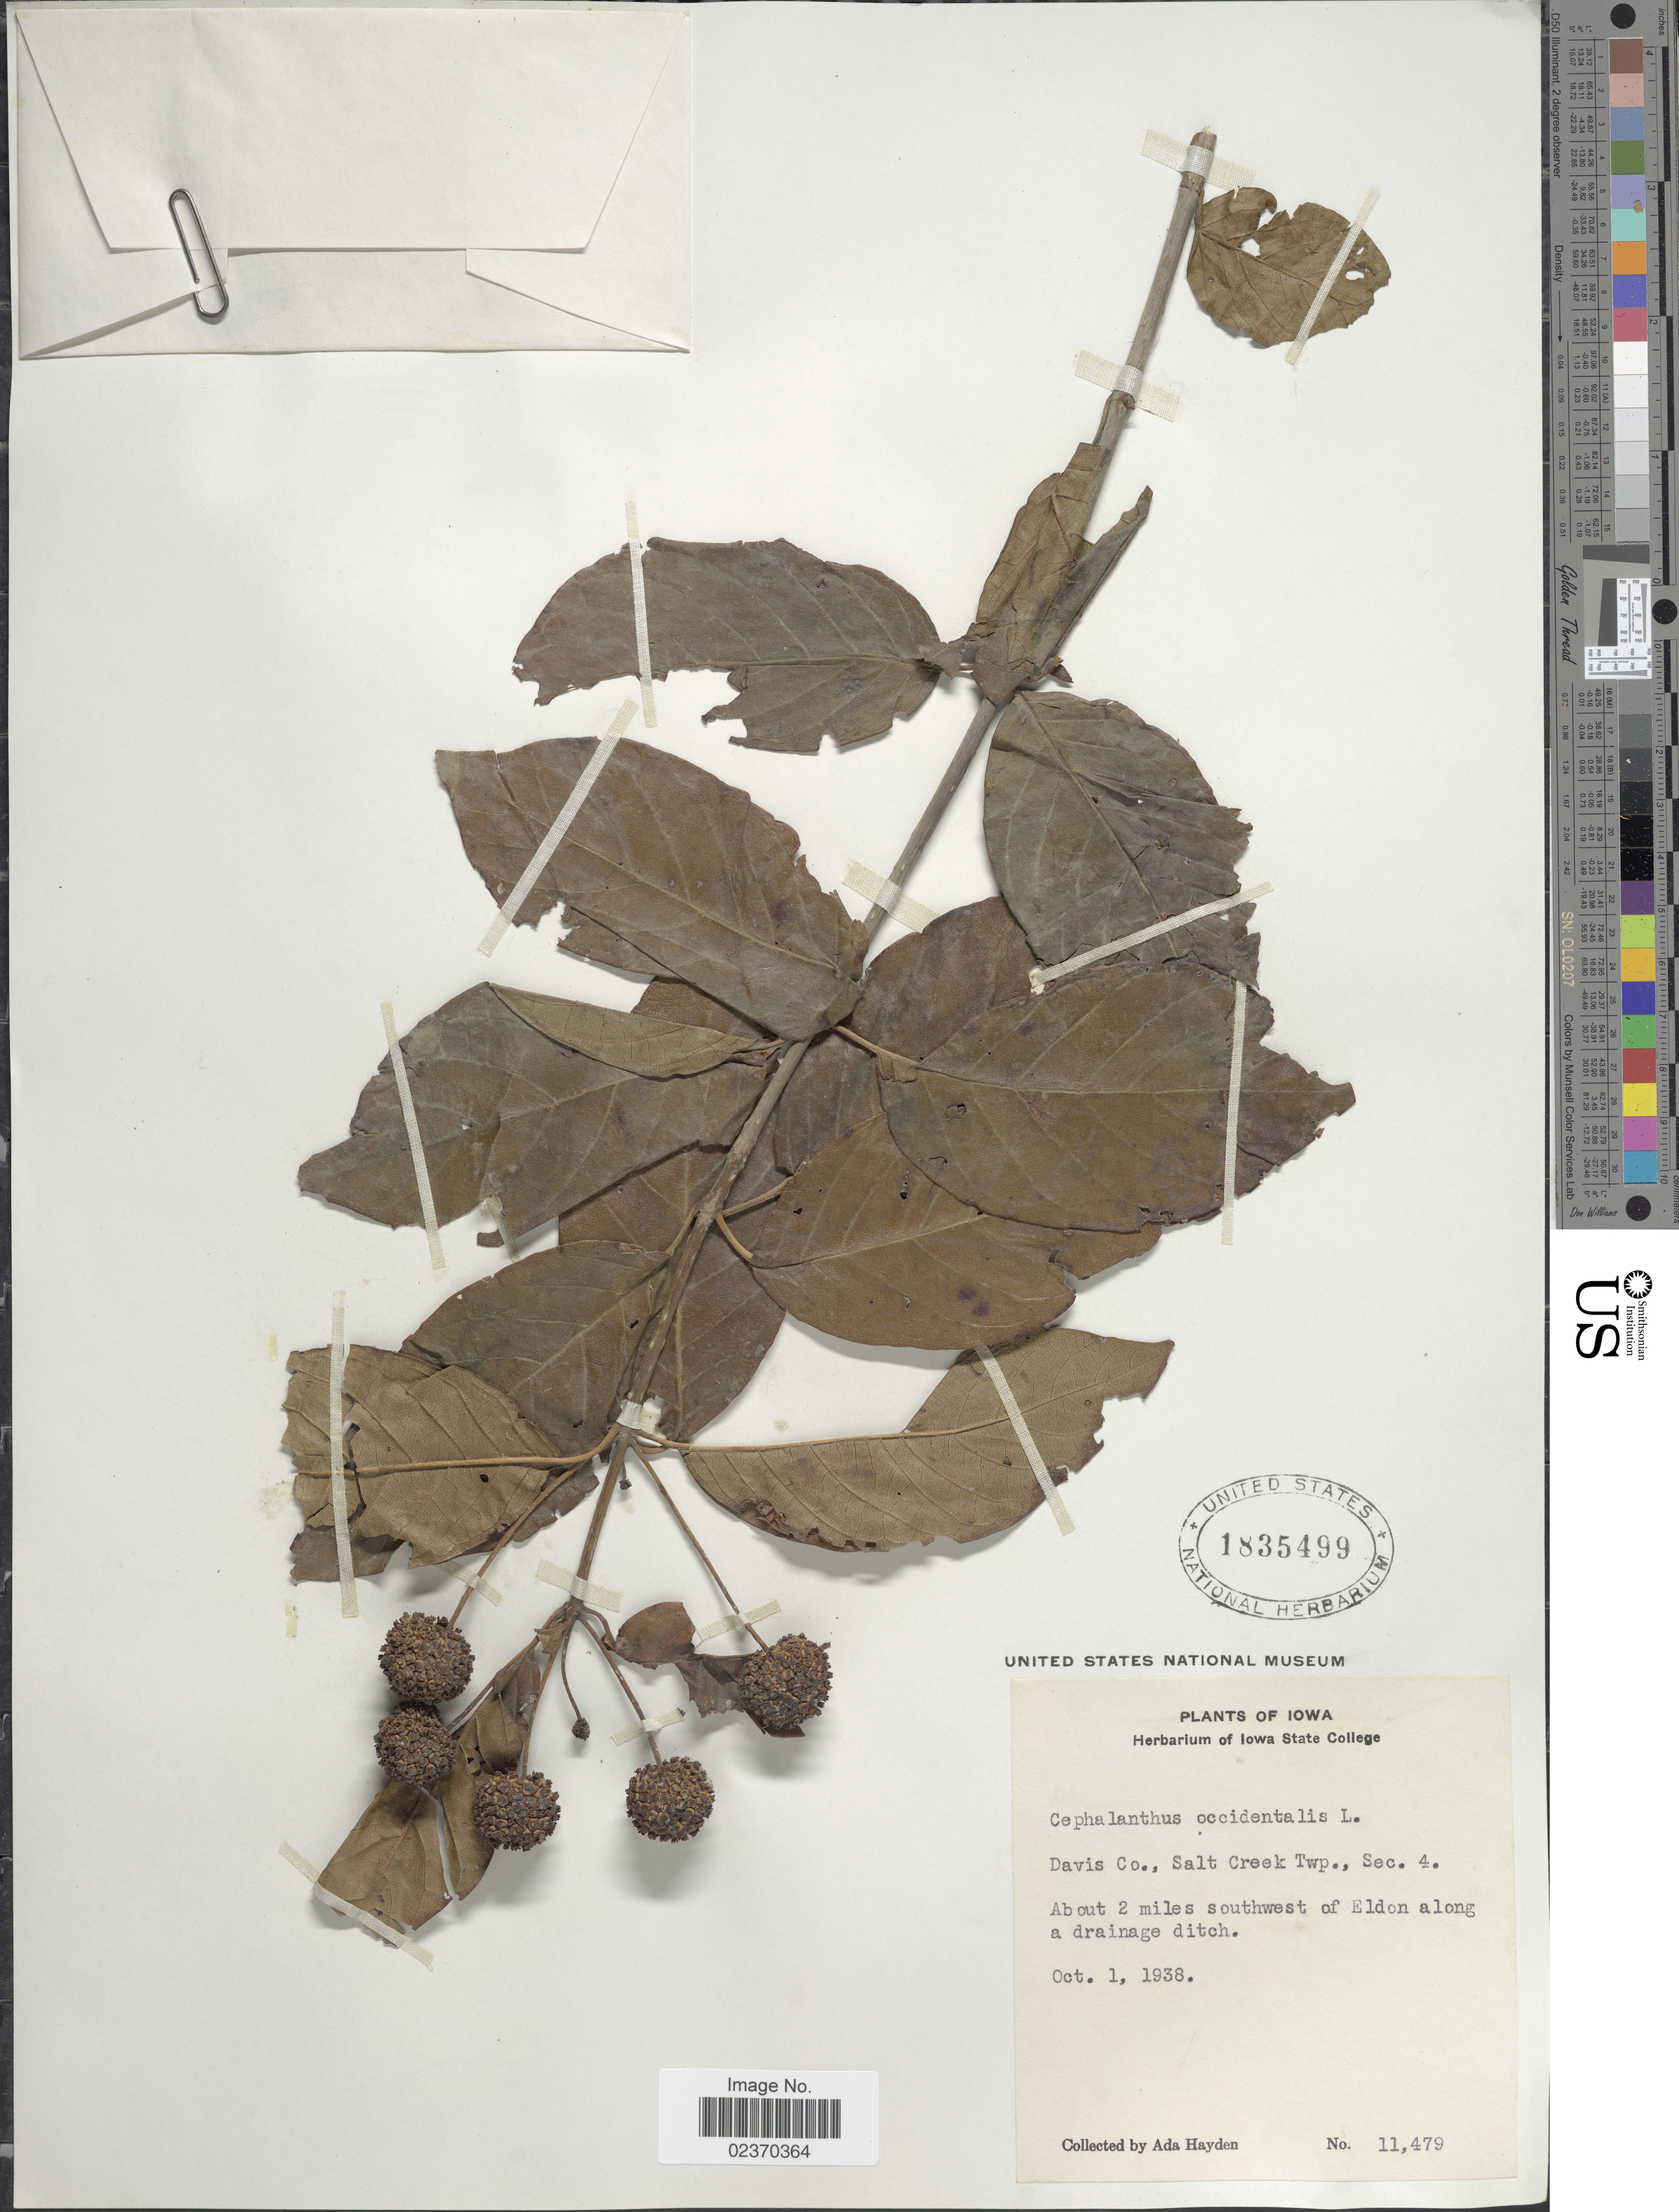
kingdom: Plantae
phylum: Tracheophyta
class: Magnoliopsida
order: Gentianales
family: Rubiaceae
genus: Cephalanthus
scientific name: Cephalanthus occidentalis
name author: L.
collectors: Ada Hayden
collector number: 11479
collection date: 1938-10-01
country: United States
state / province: Iowa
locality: Davis Co., Salt Creek Twp., Sec. 4. About 2 miles southwest of Eldon along a drainage ditch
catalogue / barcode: US 1835499